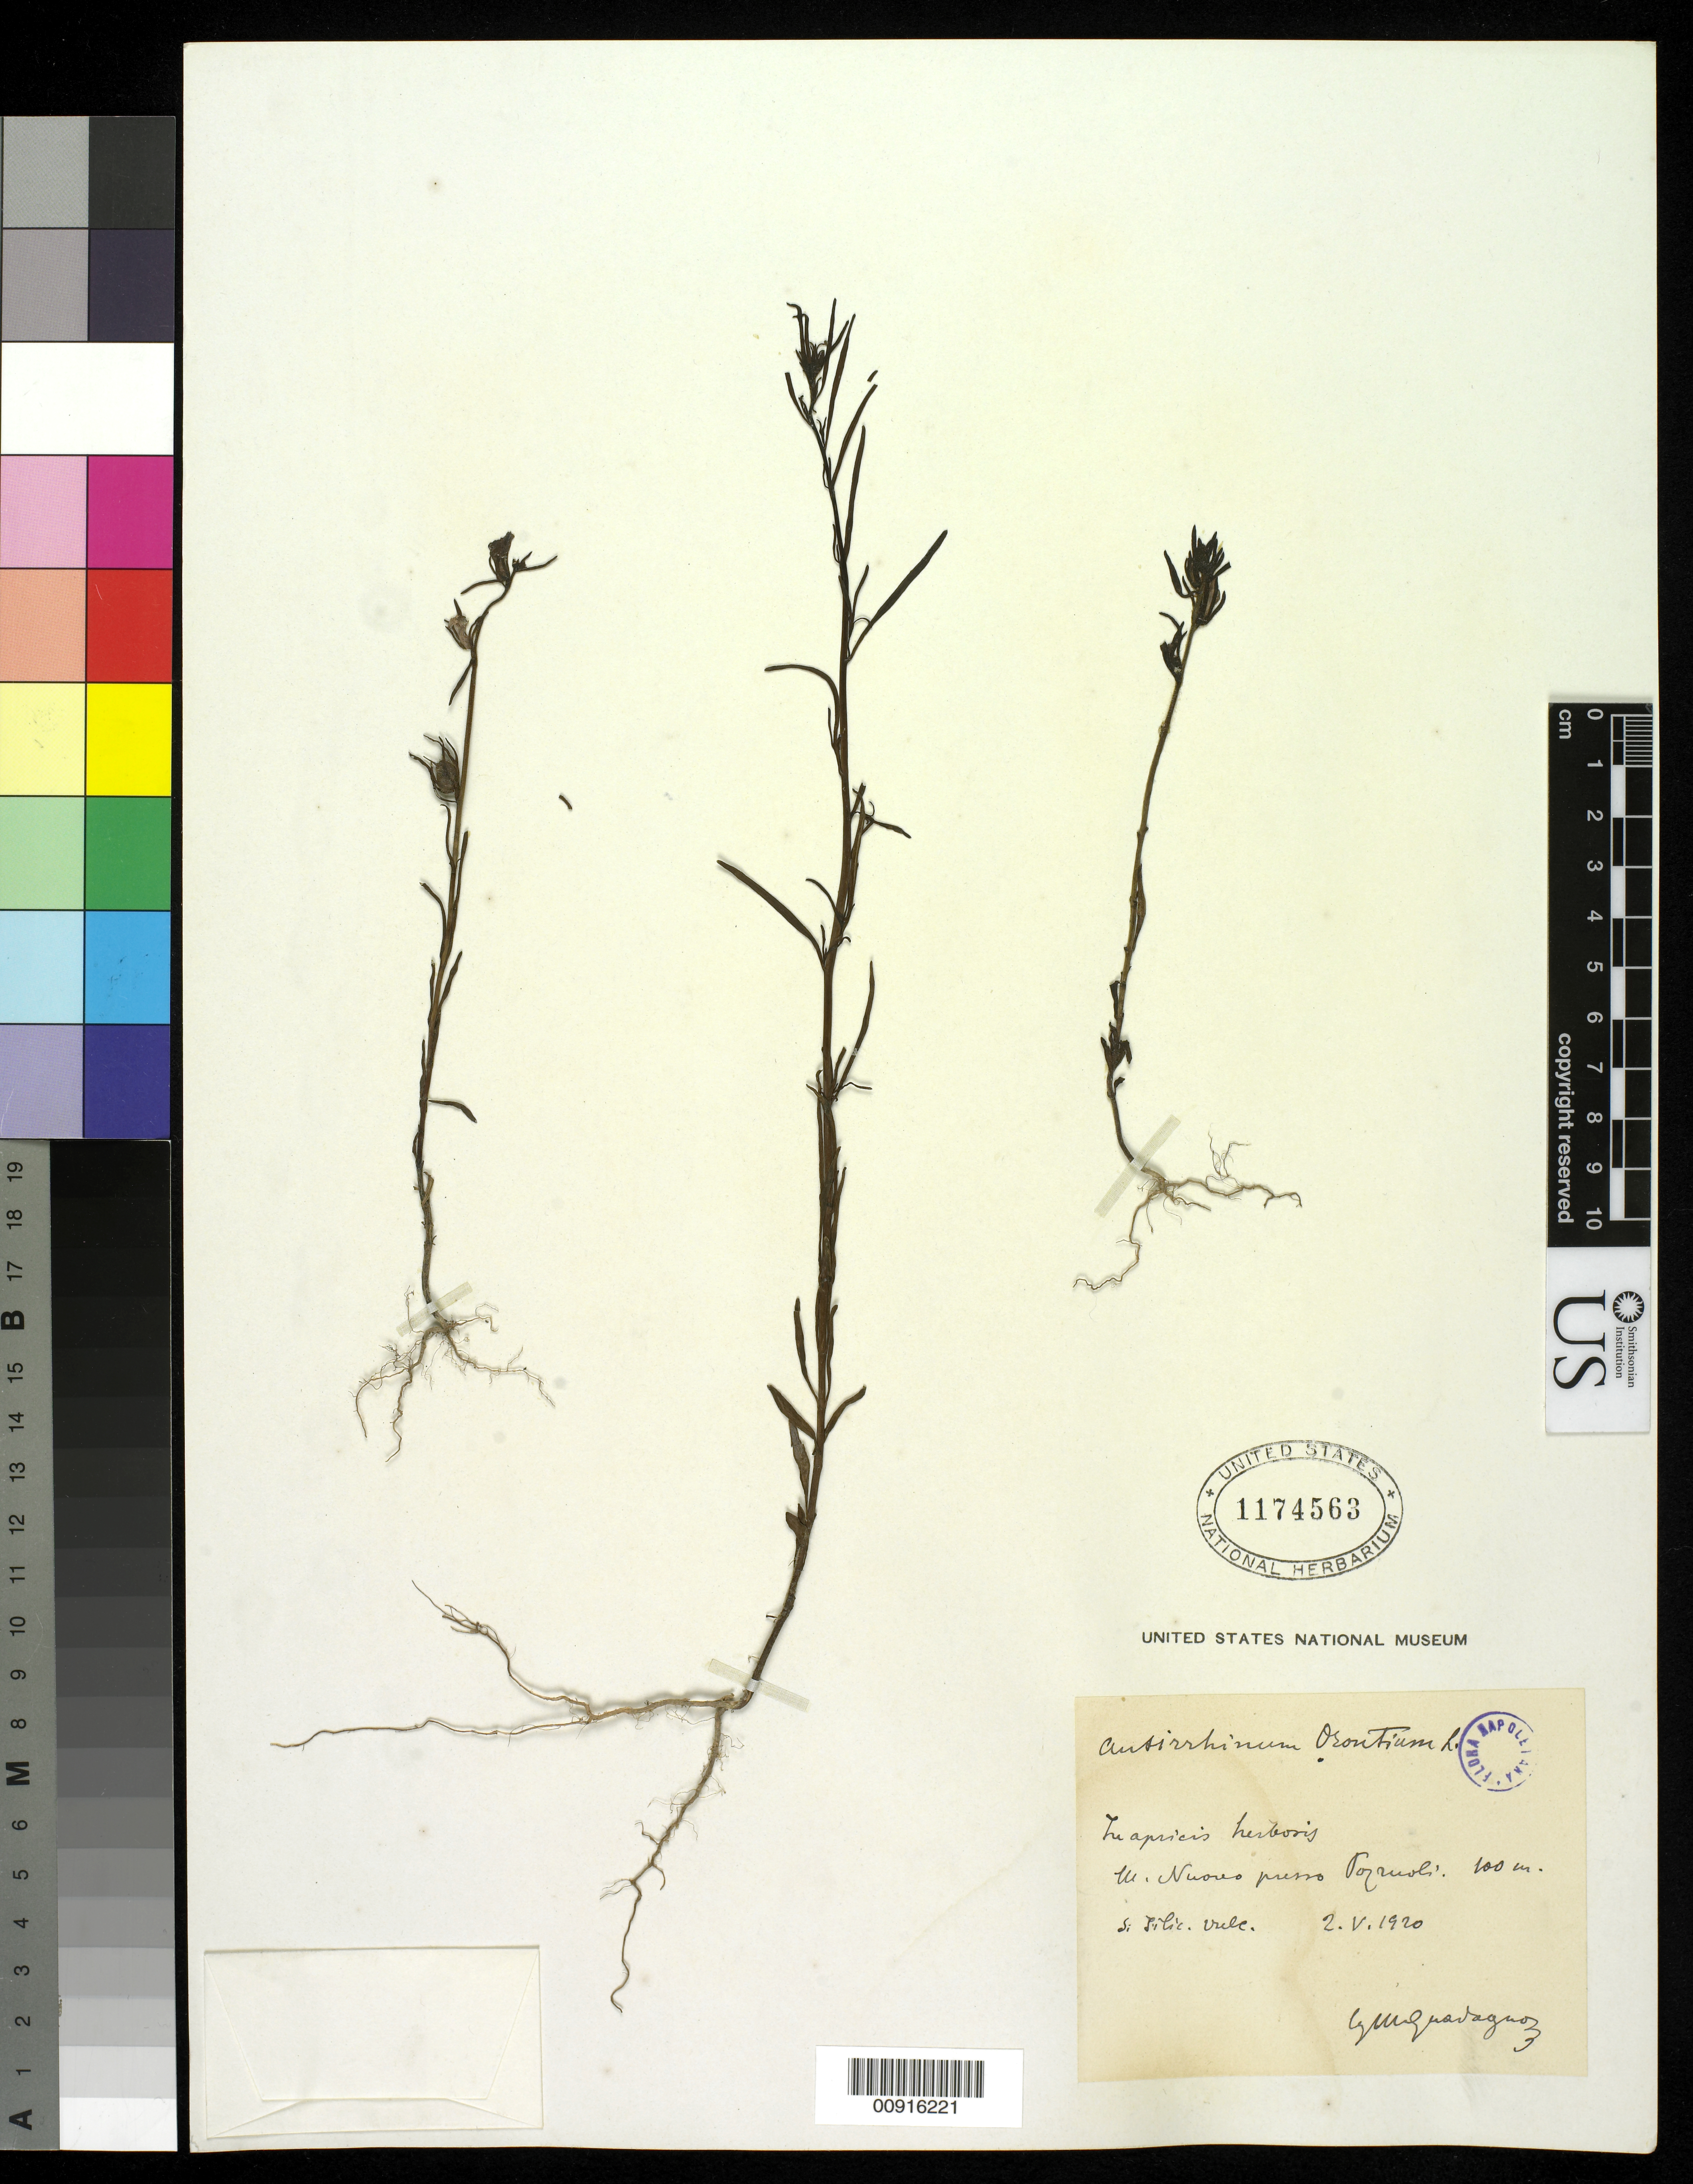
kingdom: Plantae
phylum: Tracheophyta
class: Magnoliopsida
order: Lamiales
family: Plantaginaceae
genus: Antirrhinum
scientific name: Antirrhinum orontium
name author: L.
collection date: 1920-05-02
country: Italy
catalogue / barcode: US 1174563